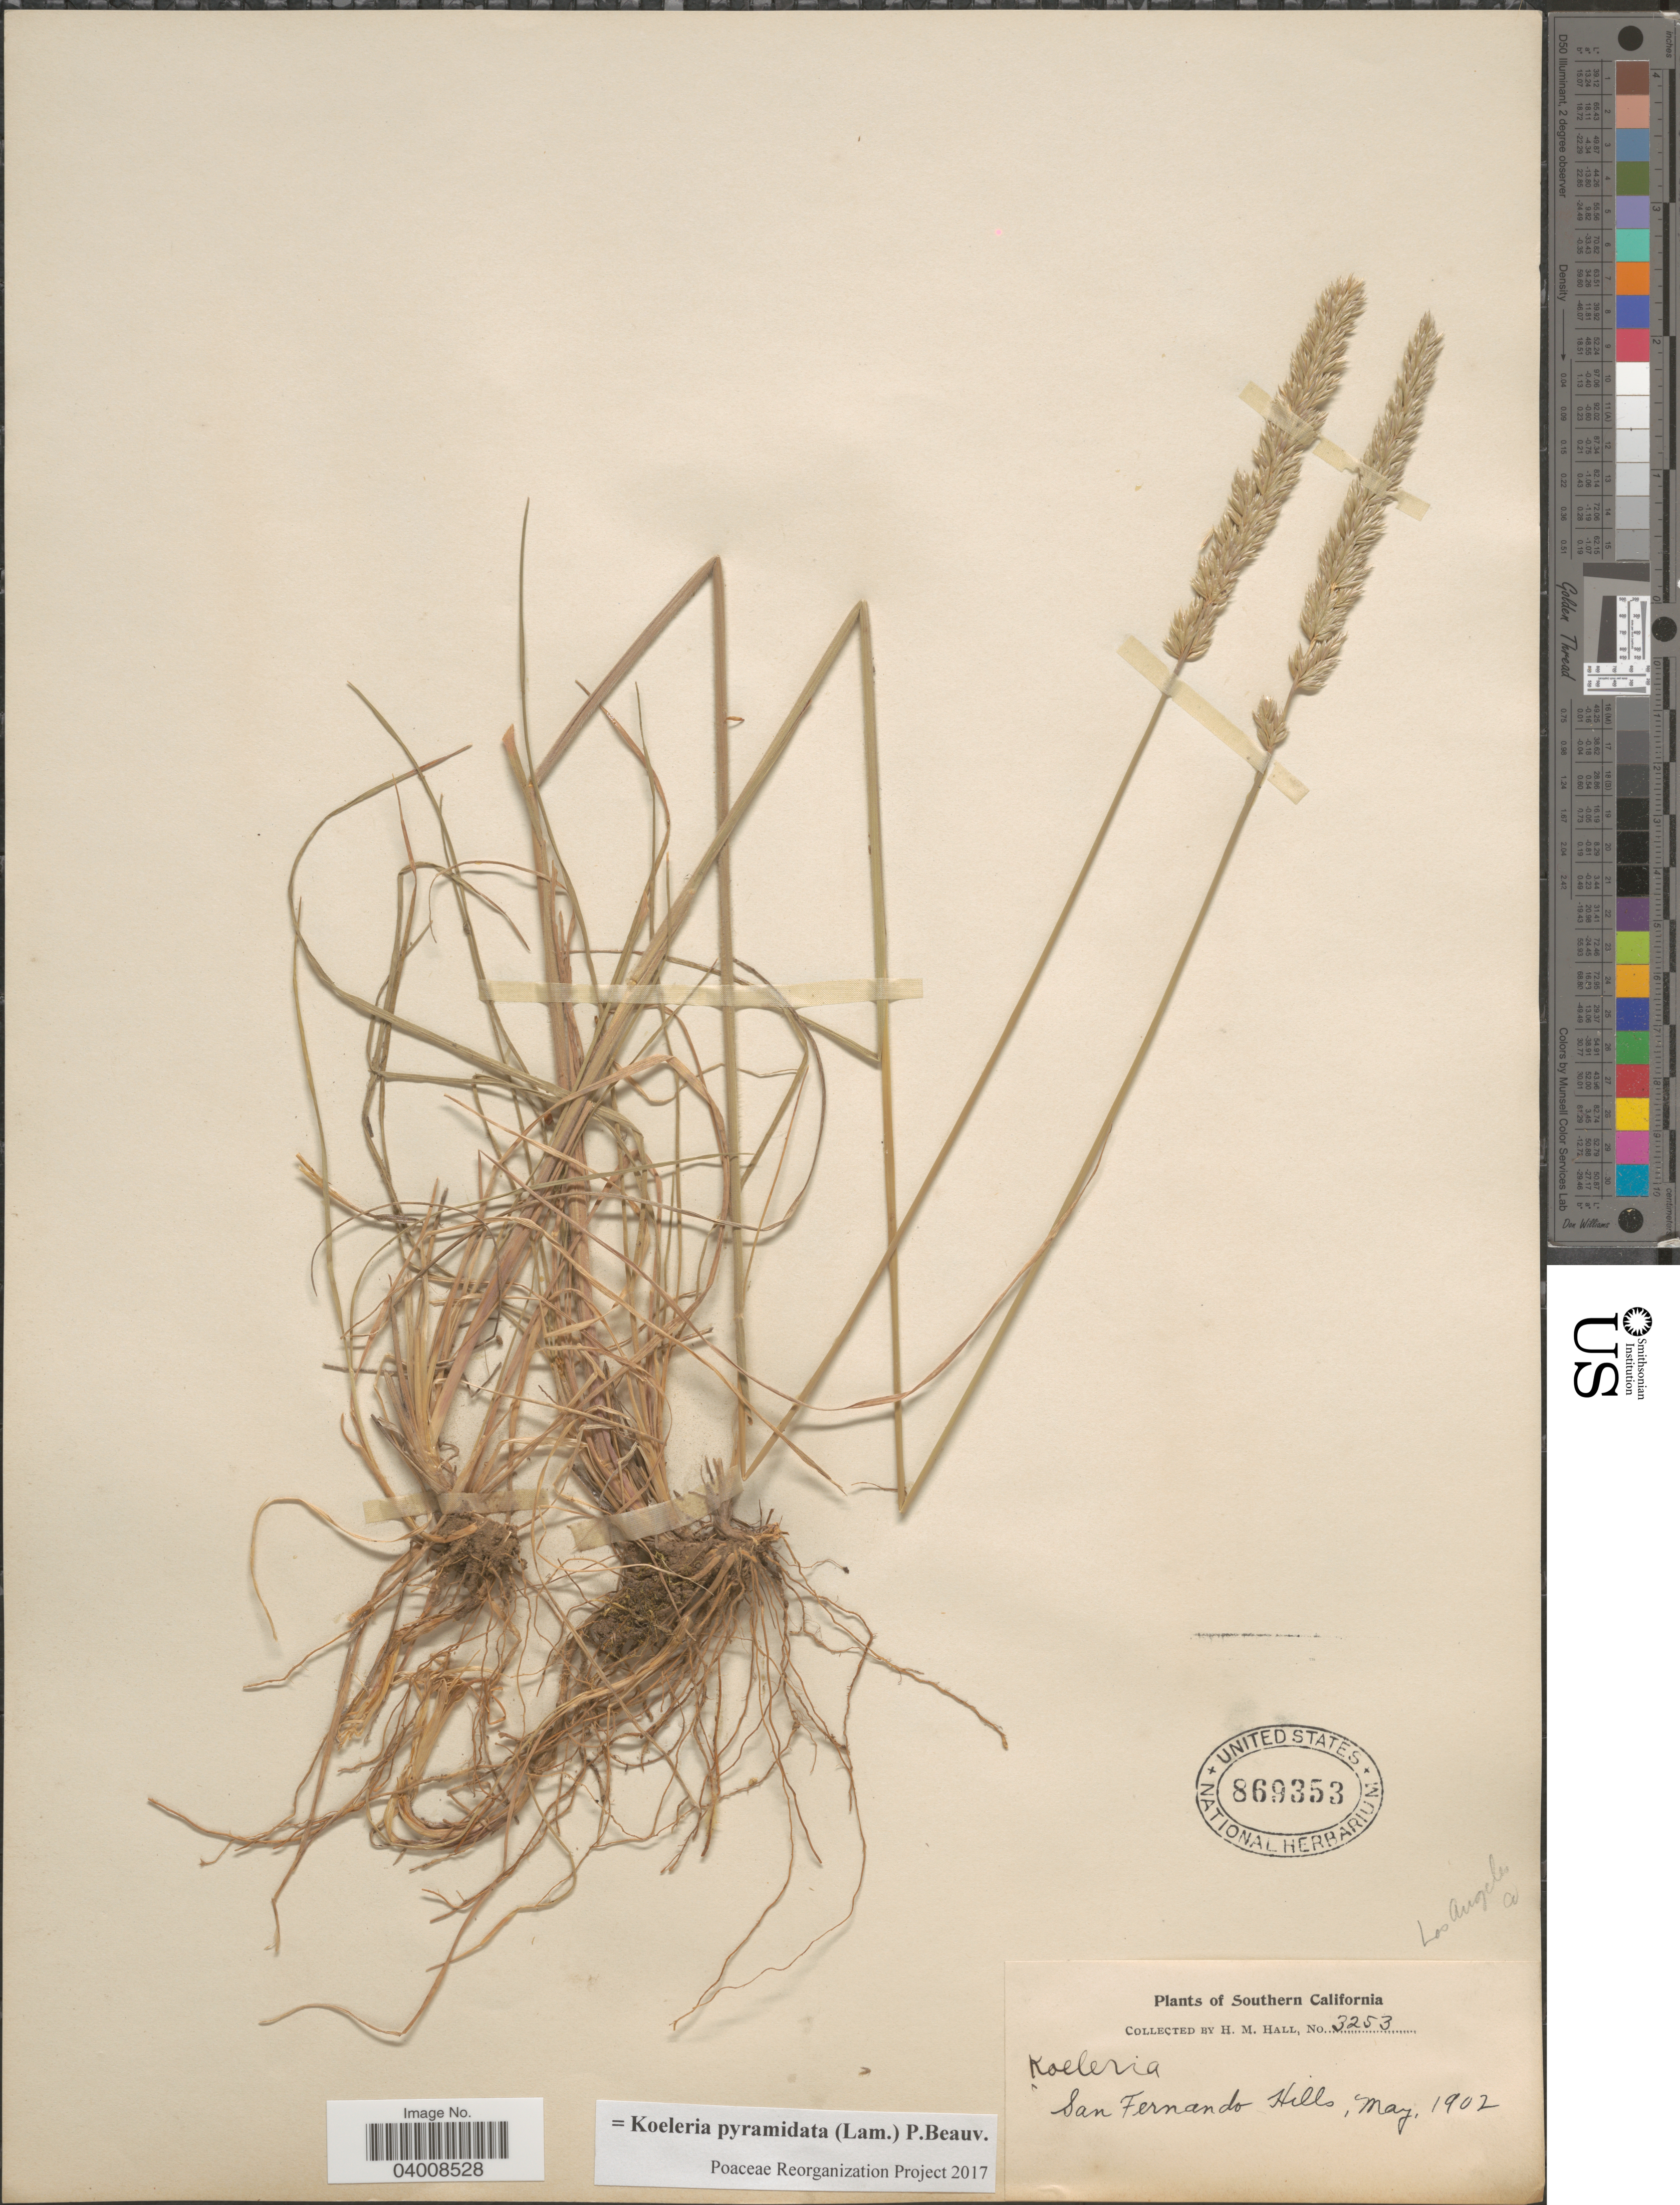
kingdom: Plantae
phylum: Tracheophyta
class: Liliopsida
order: Poales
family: Poaceae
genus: Koeleria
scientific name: Koeleria pyramidata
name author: (Lam.) P. Beauv.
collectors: H. M. Hall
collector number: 3253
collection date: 1902-05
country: United States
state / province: California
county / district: Los Angeles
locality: Southern California. San Fernando Hills. Los Angeles Co.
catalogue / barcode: US 869353